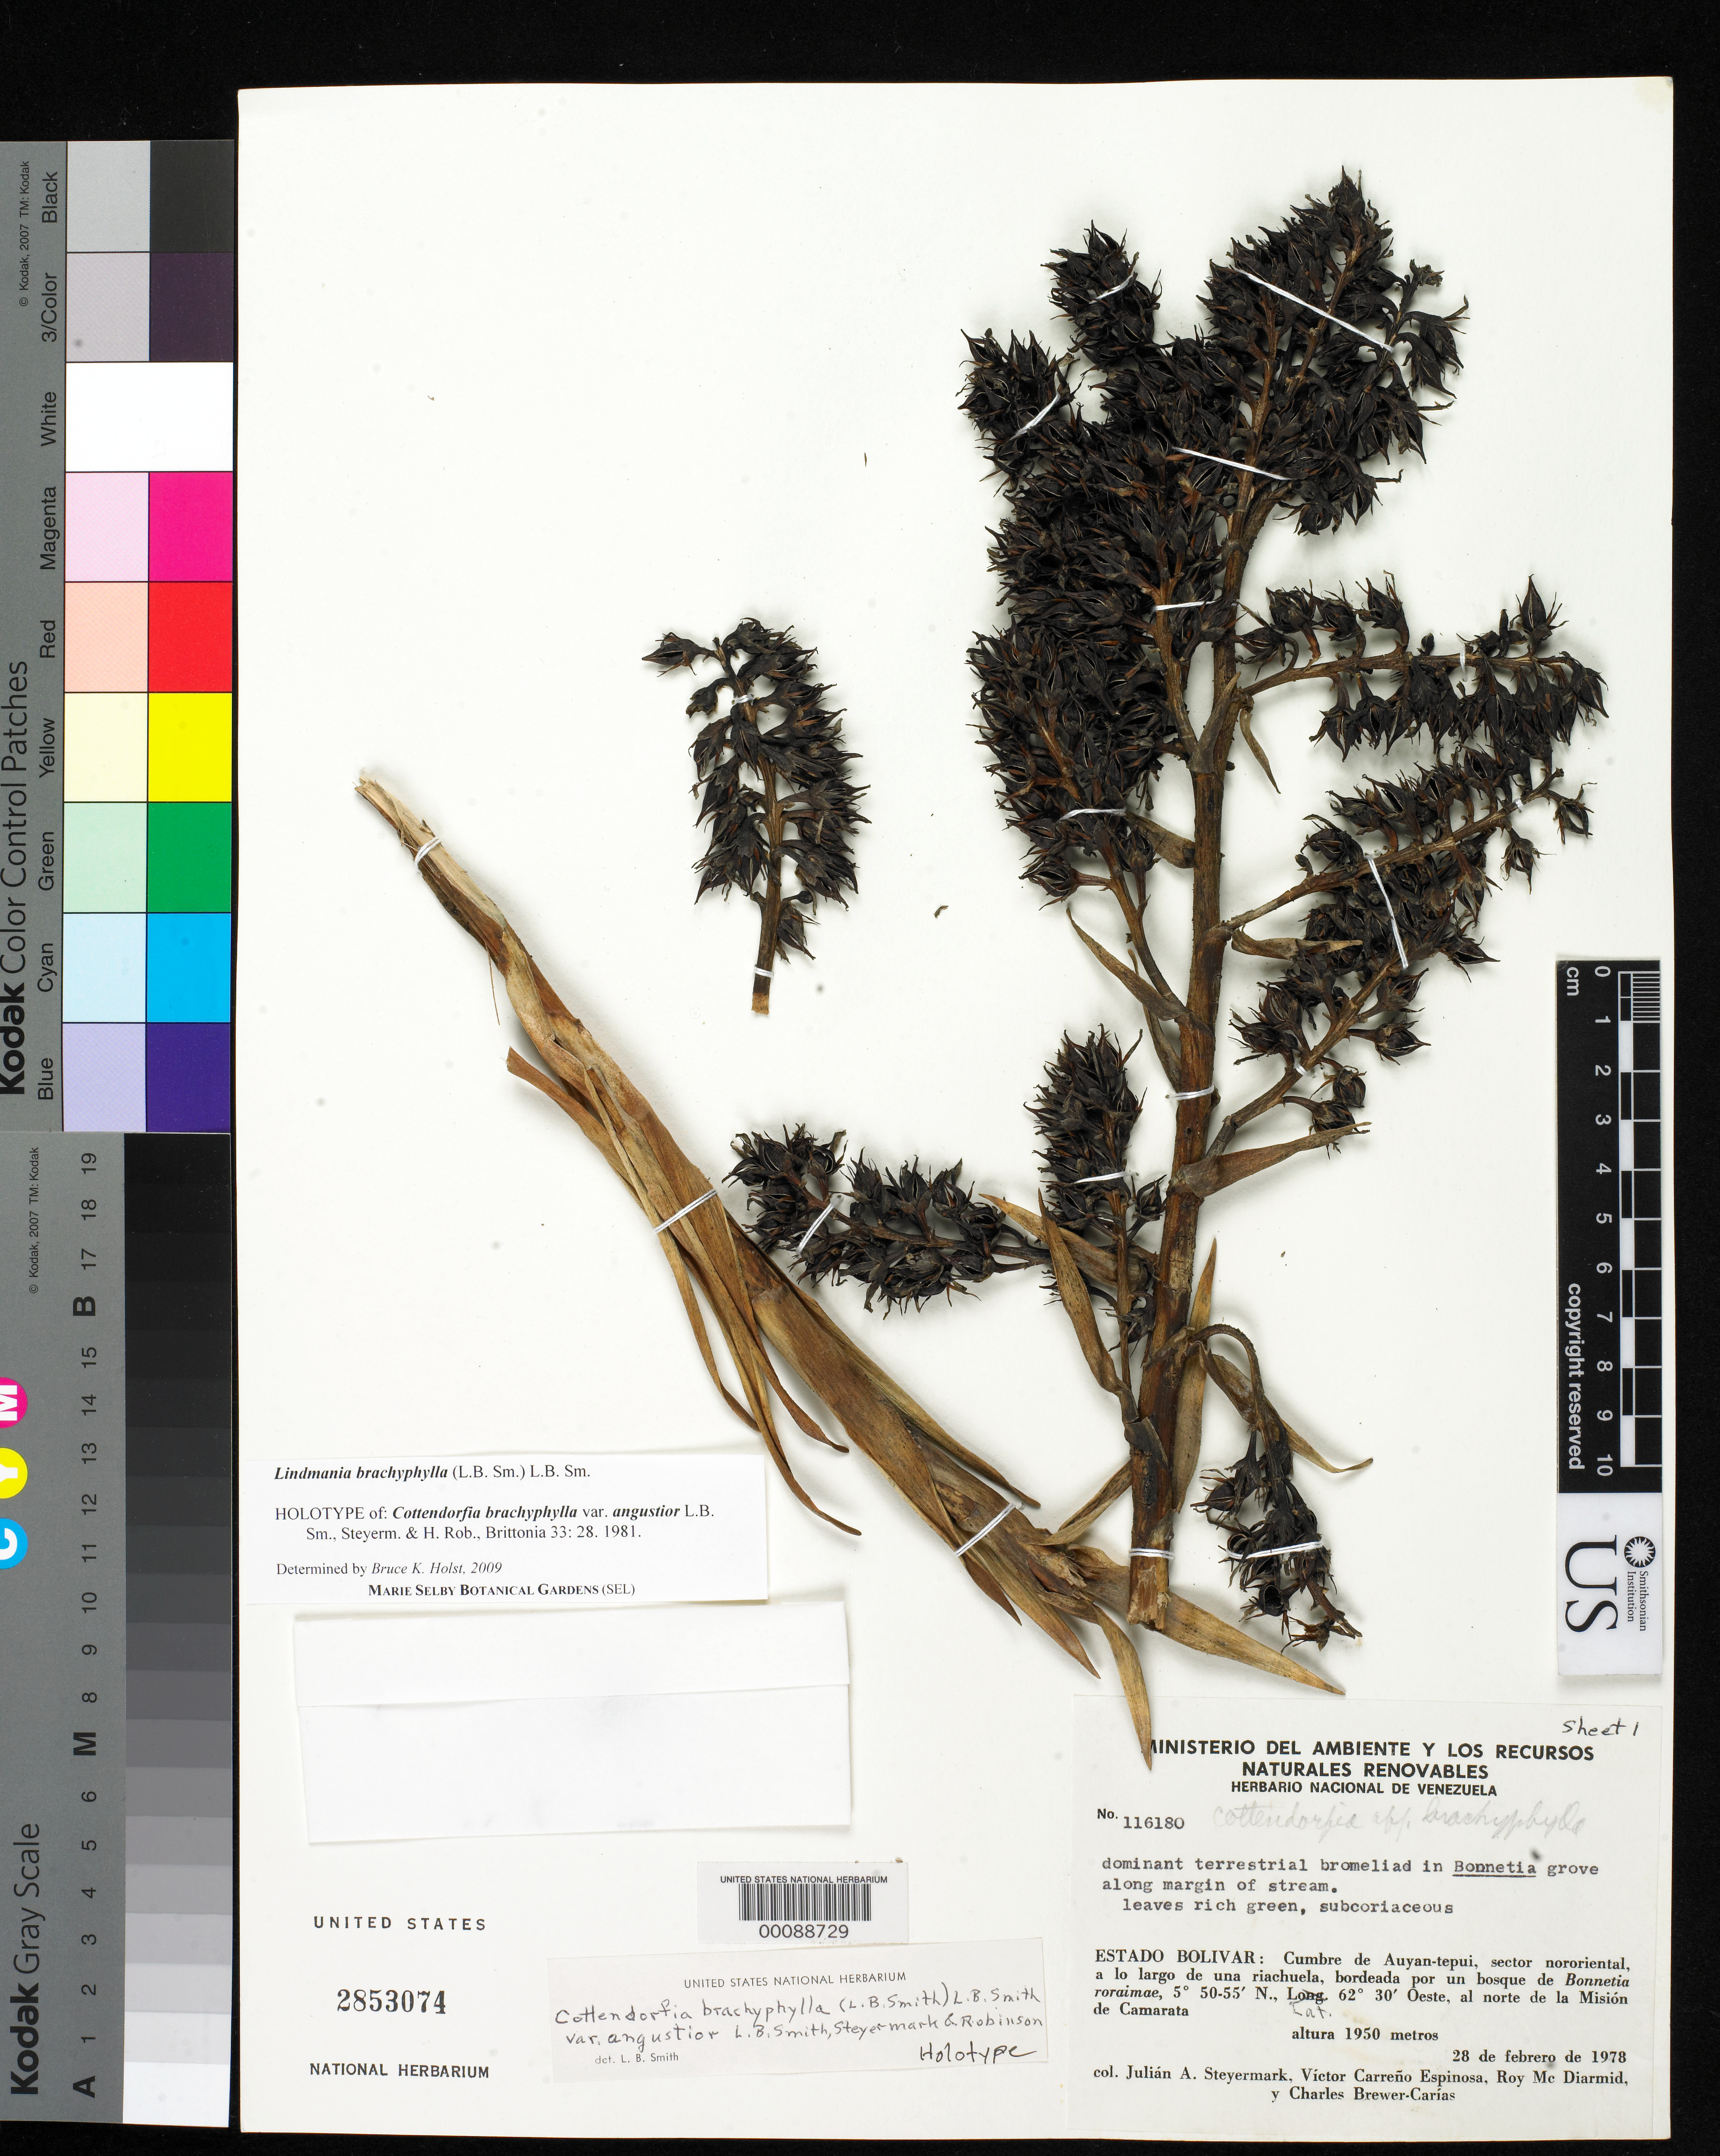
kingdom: Plantae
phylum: Tracheophyta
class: Liliopsida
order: Poales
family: Bromeliaceae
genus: Cottendorfia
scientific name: Cottendorfia brachyphylla var. angustior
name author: L.B. Sm. in Steyerm.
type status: Holotype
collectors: J. Steyermark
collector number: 116180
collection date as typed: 28 Feb 1978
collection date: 1978-02-28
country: Venezuela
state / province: Bolivar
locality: Cumbre de Auyantepui; sector nor Oriental; N of La Mision de Camarata.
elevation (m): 1950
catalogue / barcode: US 2853074